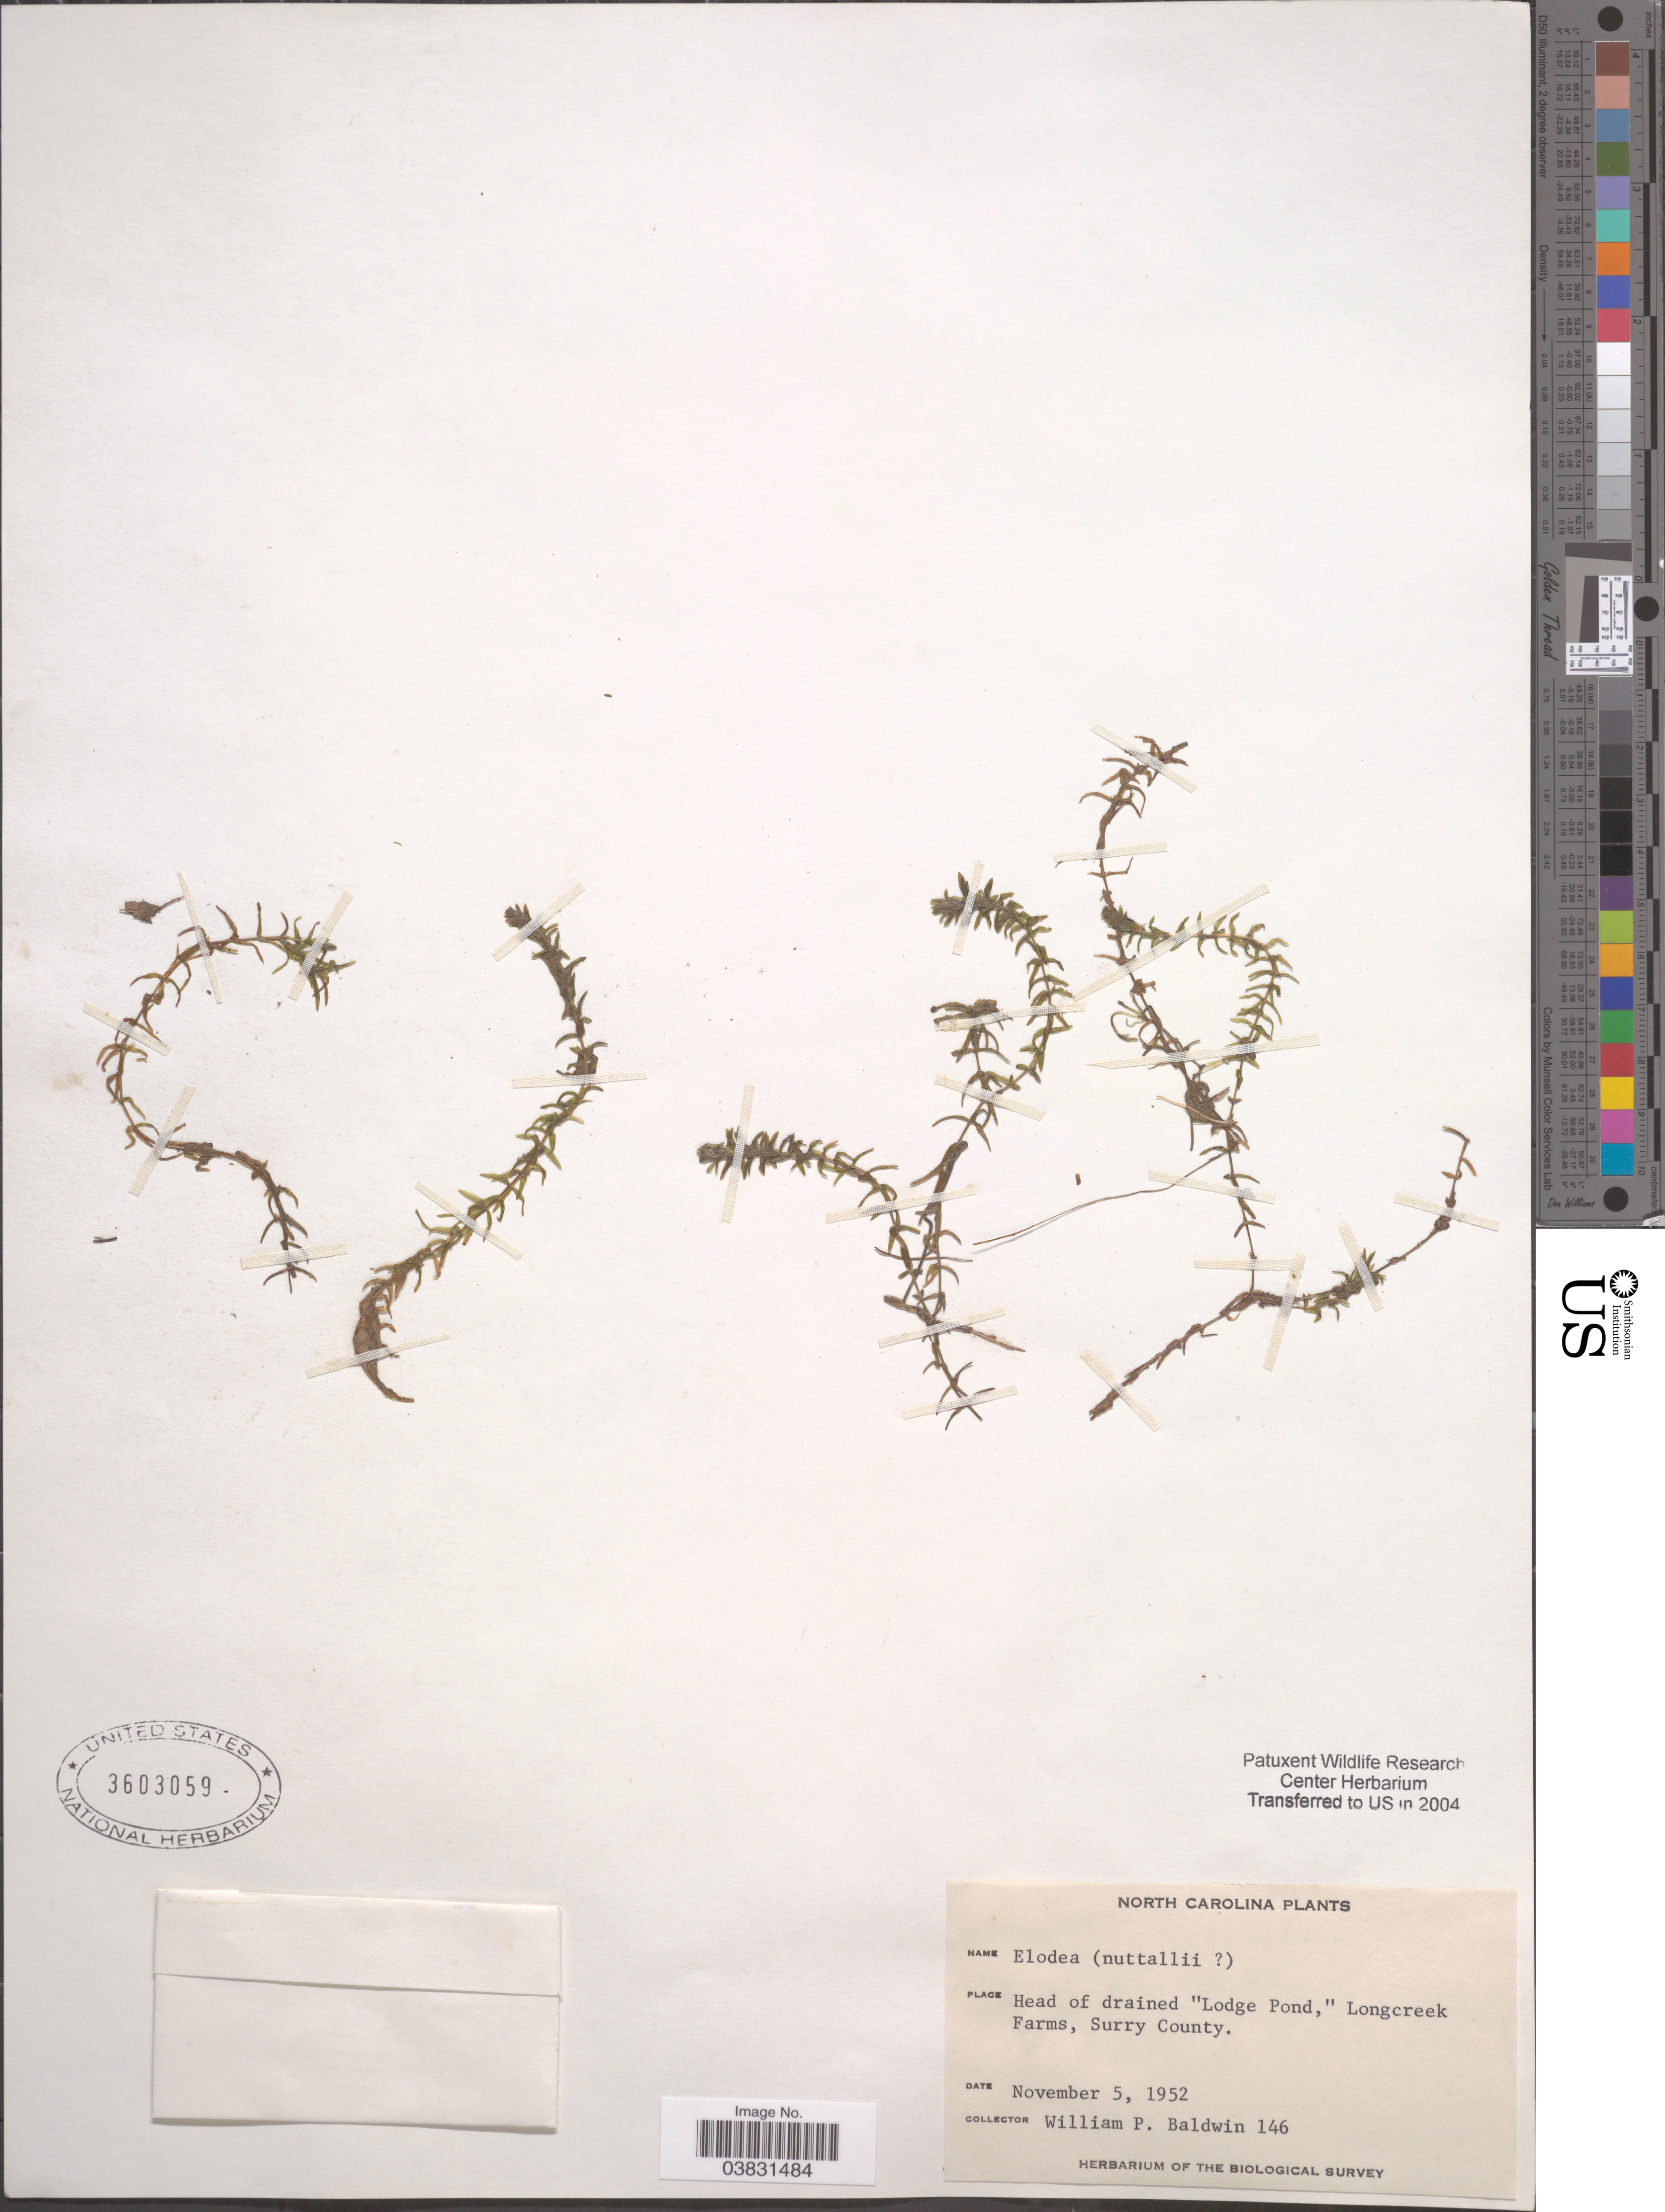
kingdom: Plantae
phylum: Tracheophyta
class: Liliopsida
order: Alismatales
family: Hydrocharitaceae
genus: Elodea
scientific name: Elodea nuttallii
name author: (Planch.) H. St. John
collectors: W. Baldwin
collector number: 146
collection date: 1952-11-05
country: United States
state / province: North Carolina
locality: Head of drained "Lodge Pond," Longcreek Farms, Surry County.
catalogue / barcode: US 3603059